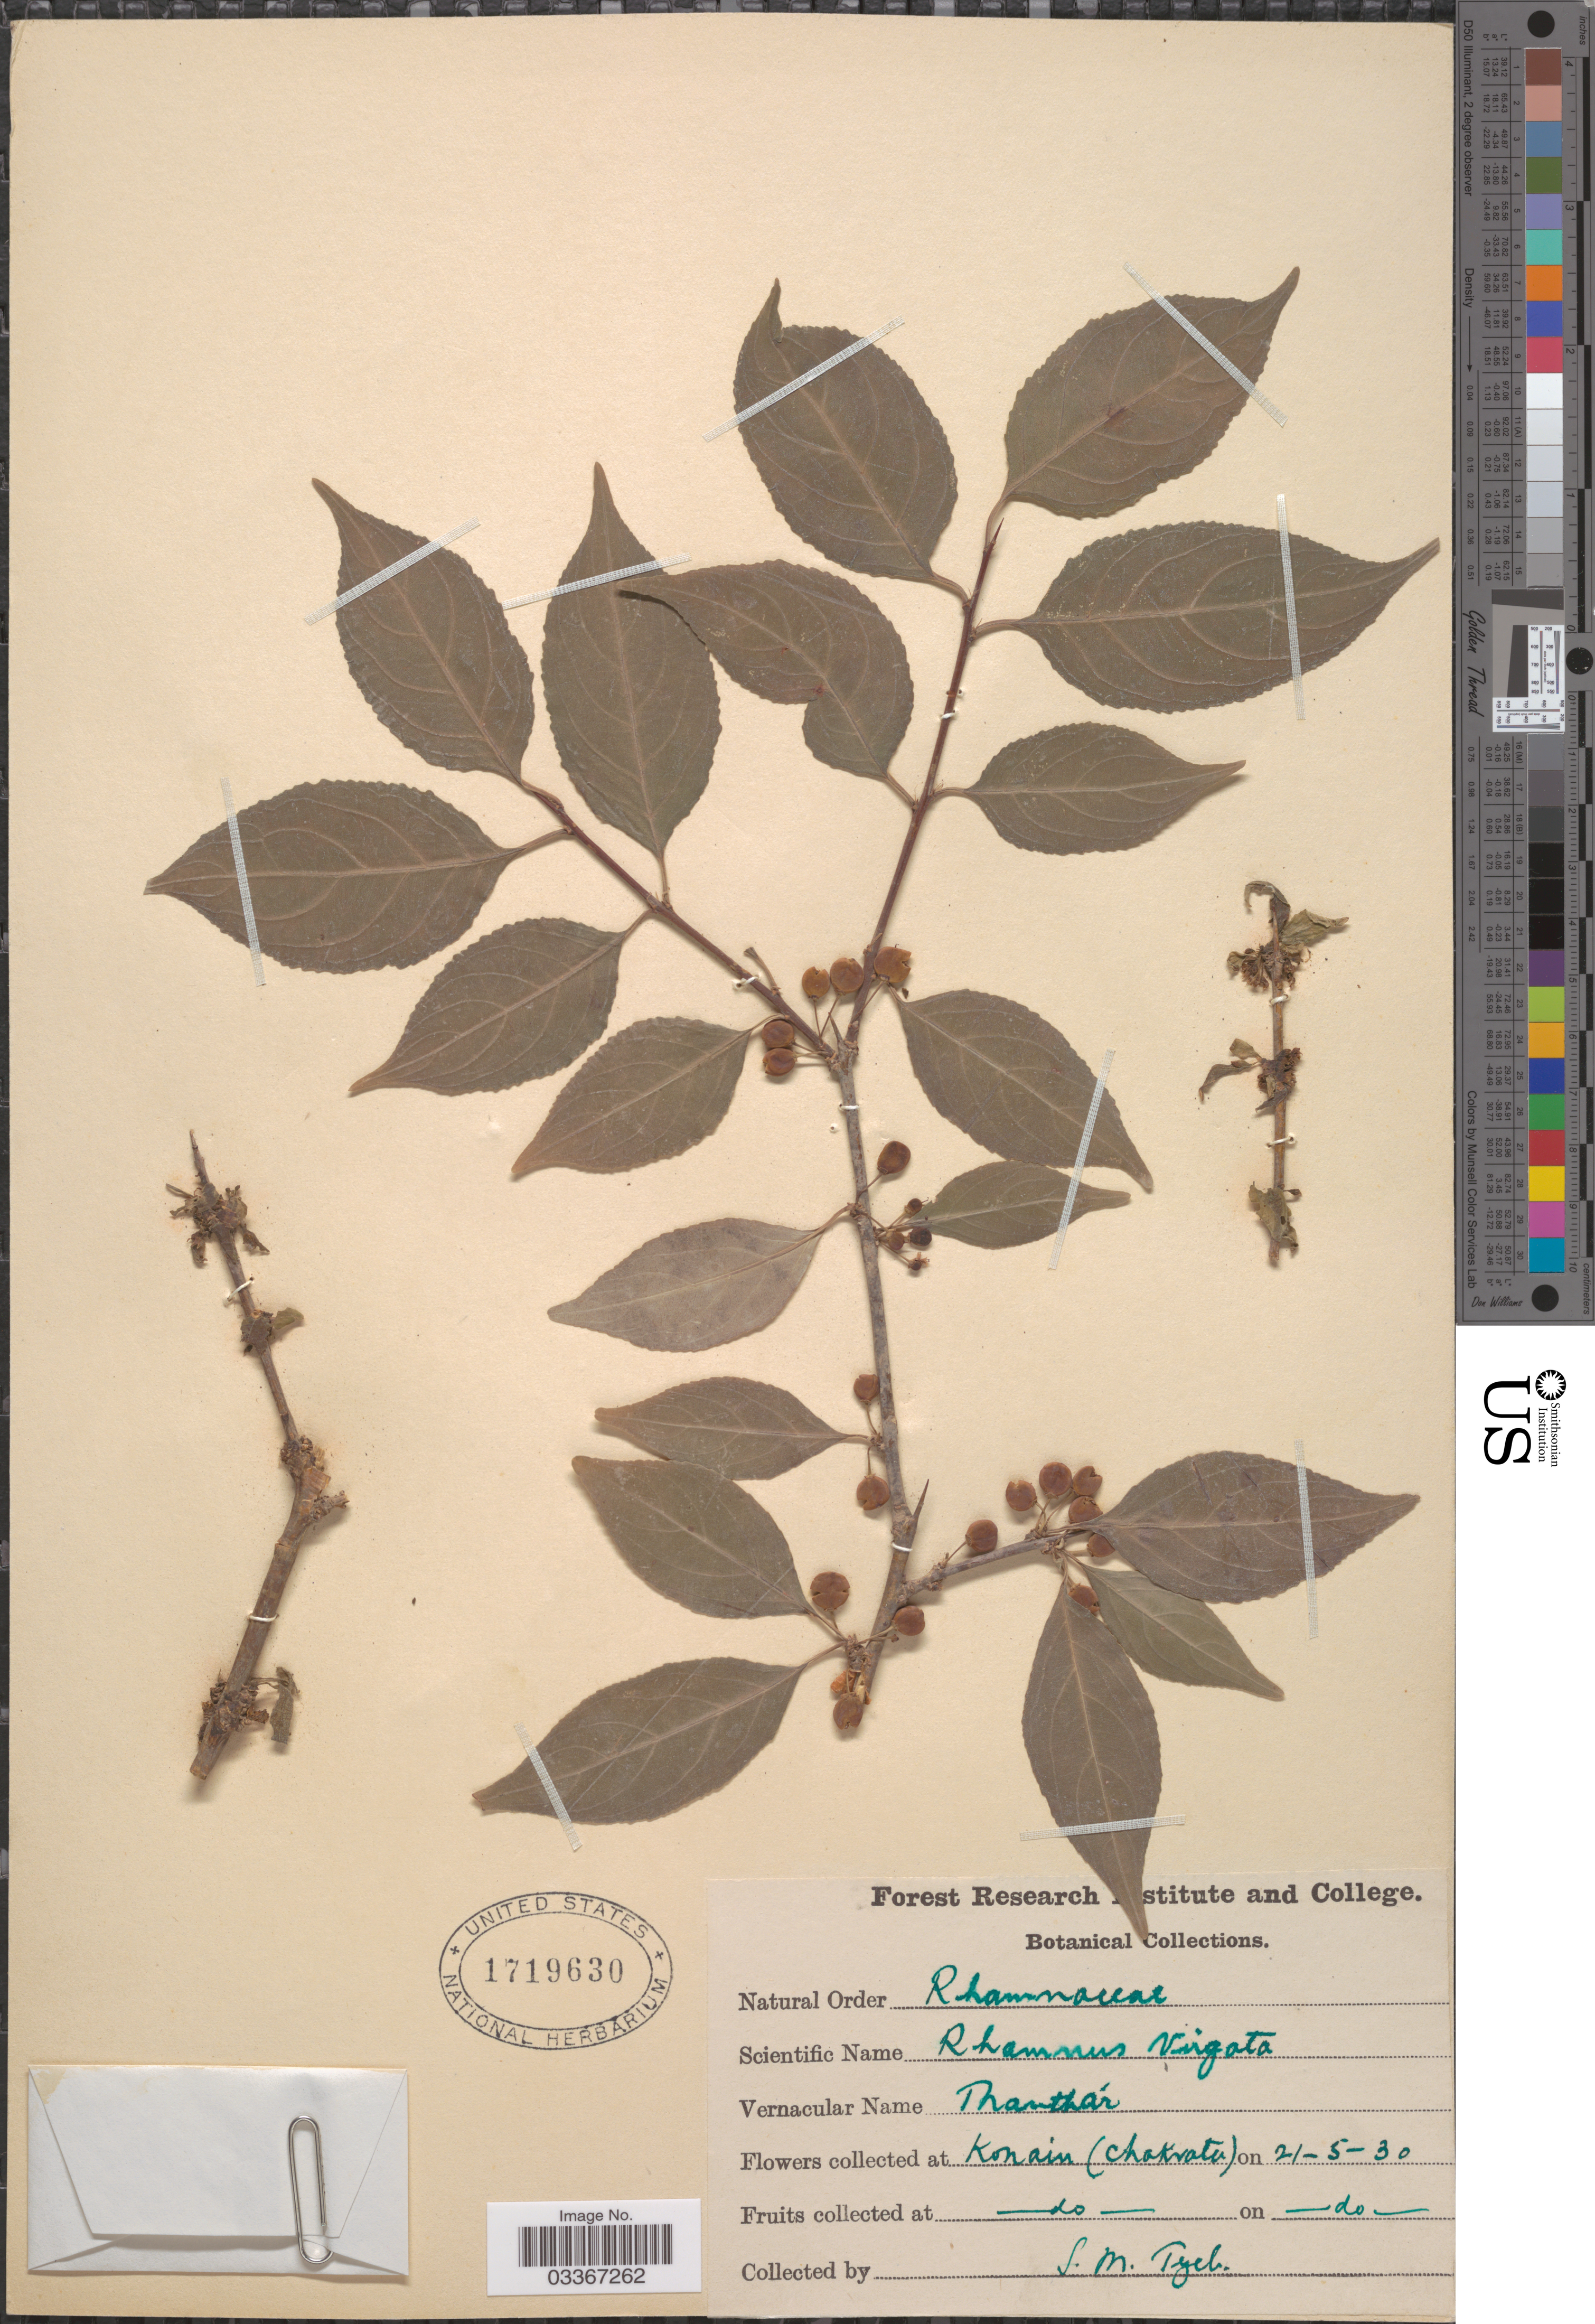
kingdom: Plantae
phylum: Tracheophyta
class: Magnoliopsida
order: Rosales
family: Rhamnaceae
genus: Rhamnus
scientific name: Rhamnus virgata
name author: Roxb.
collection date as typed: Transcribed d/m/y: 21/5/30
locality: Konain (Chakrata [interpreted]).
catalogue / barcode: US 1719630